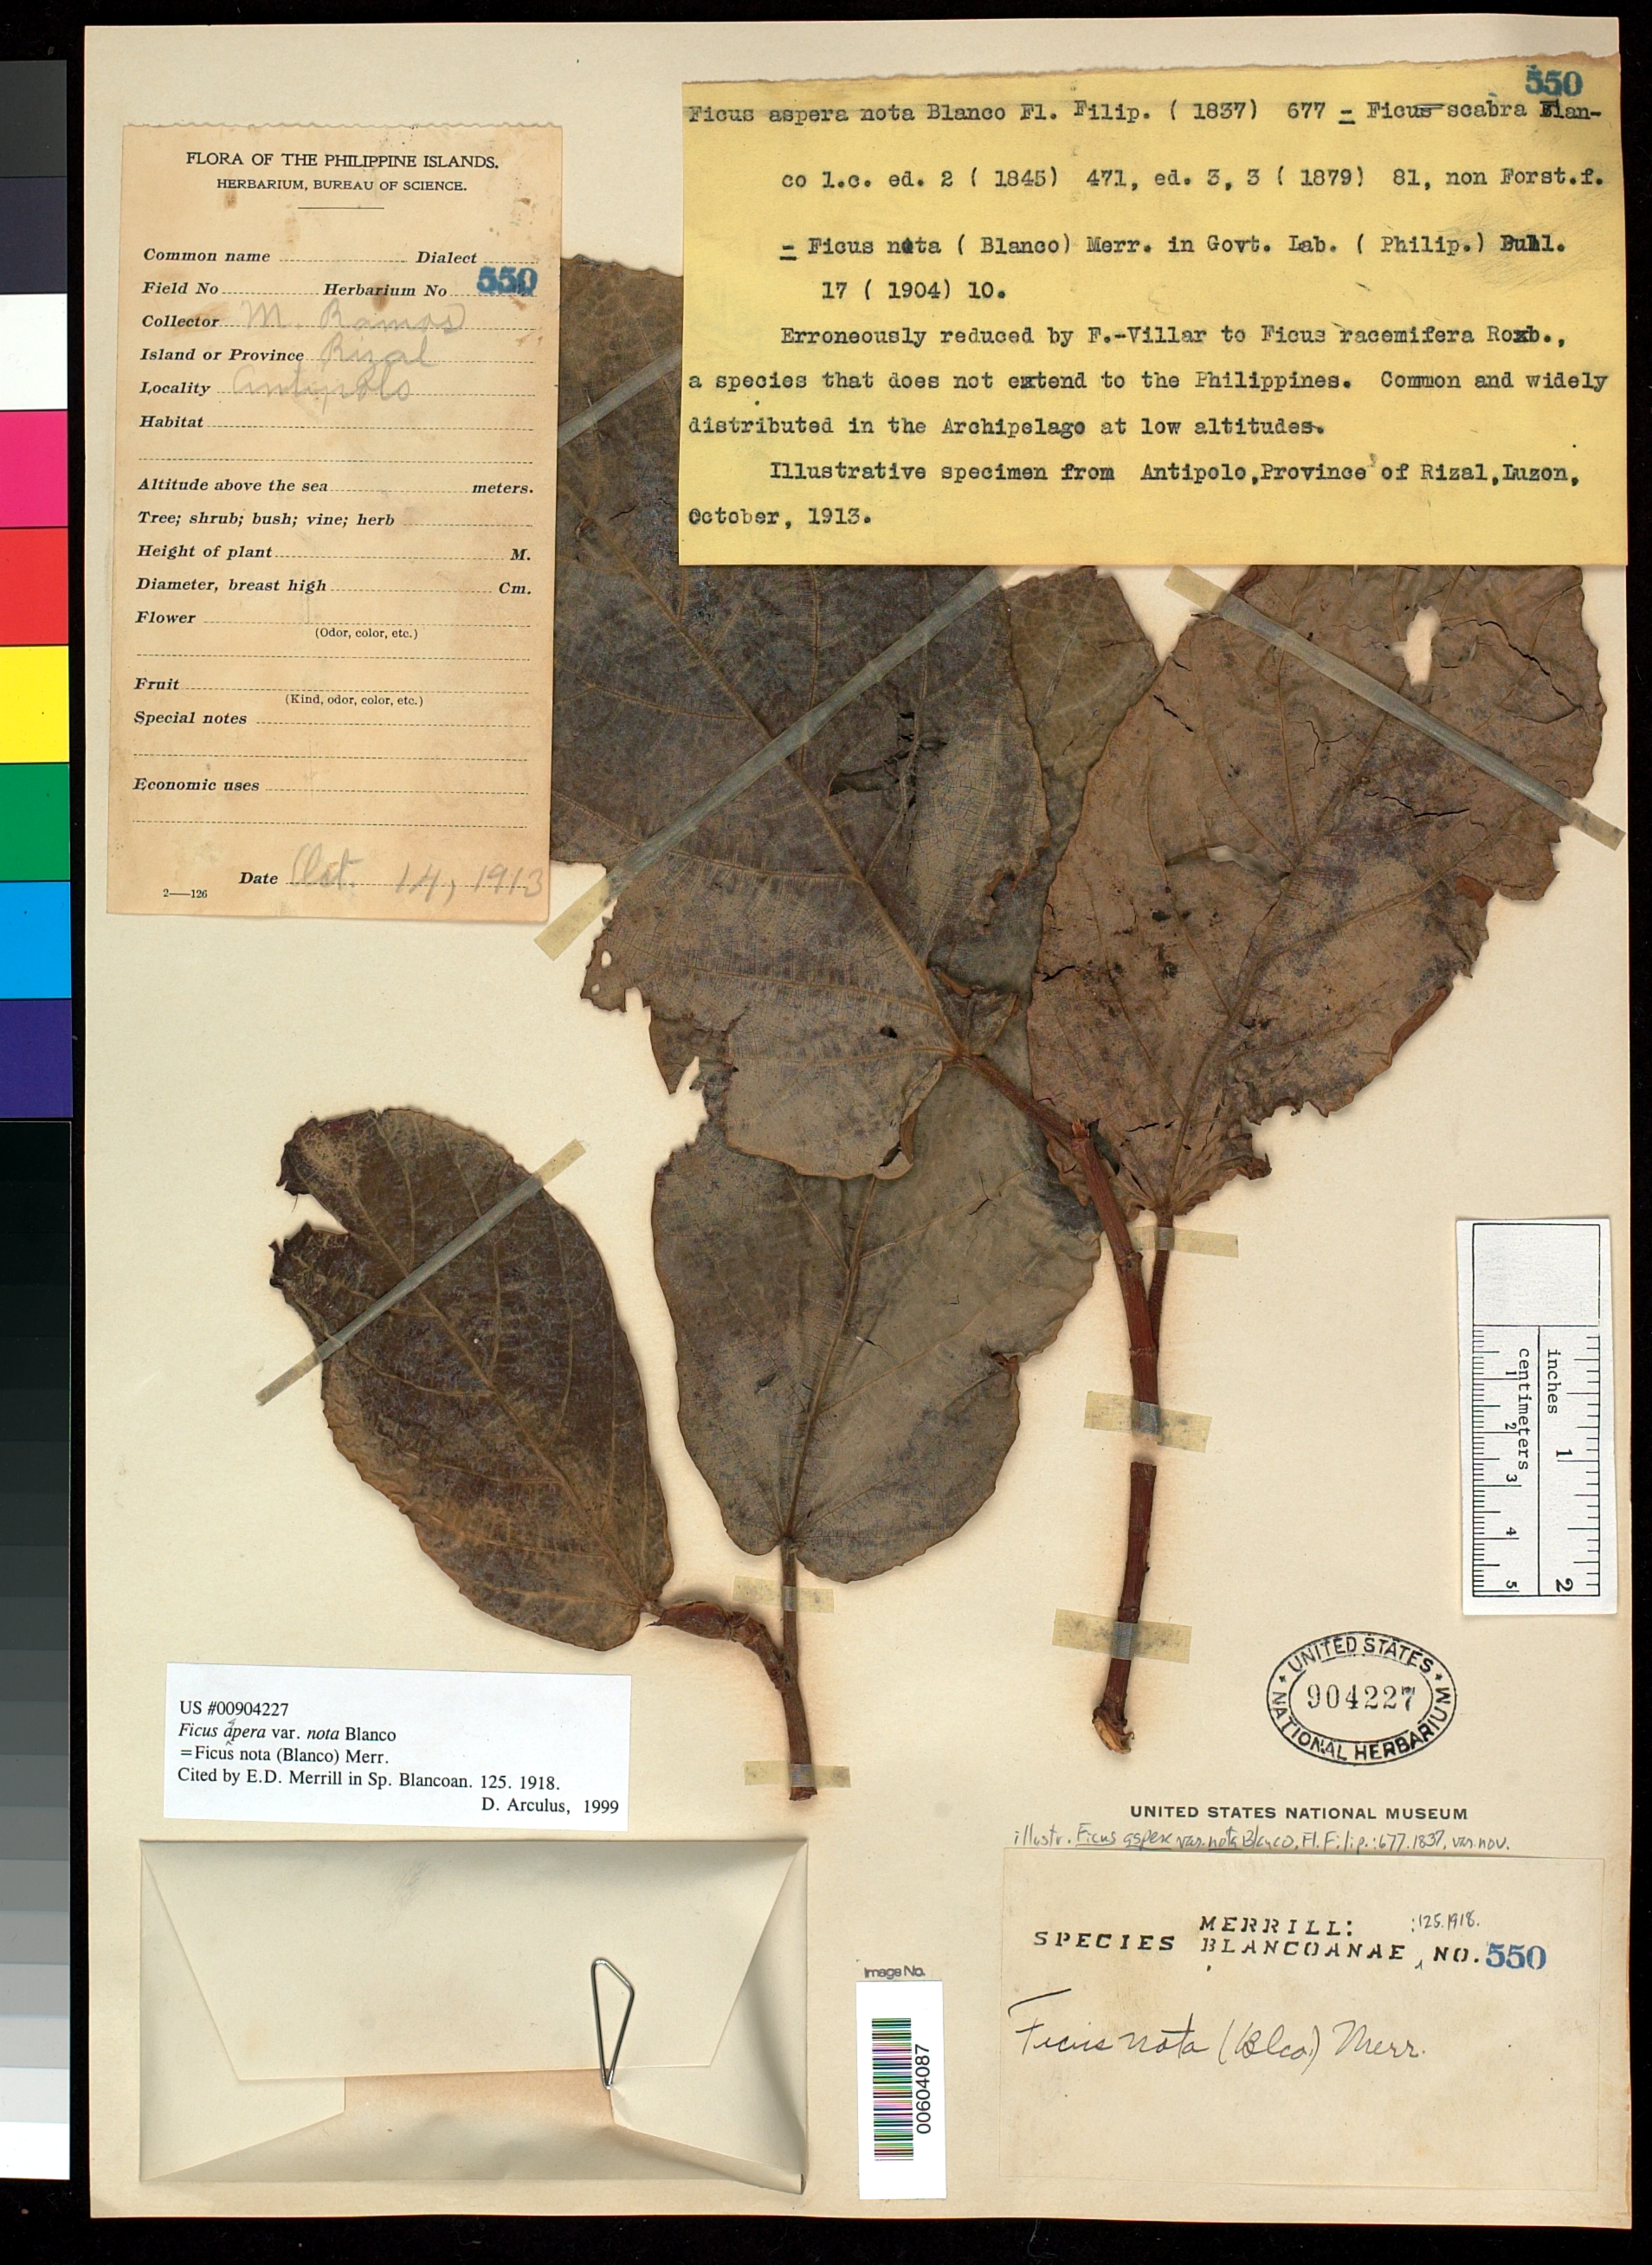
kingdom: Plantae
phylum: Tracheophyta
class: Magnoliopsida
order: Rosales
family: Moraceae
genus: Ficus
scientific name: Ficus aspera var. nota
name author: Blanco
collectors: M. Ramos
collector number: Sp. Blancoan. 0550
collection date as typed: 14 Oct 1913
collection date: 1913-10-14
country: Philippines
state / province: Calabarzon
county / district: Rizal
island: Luzon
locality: Antipolo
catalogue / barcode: US 904227